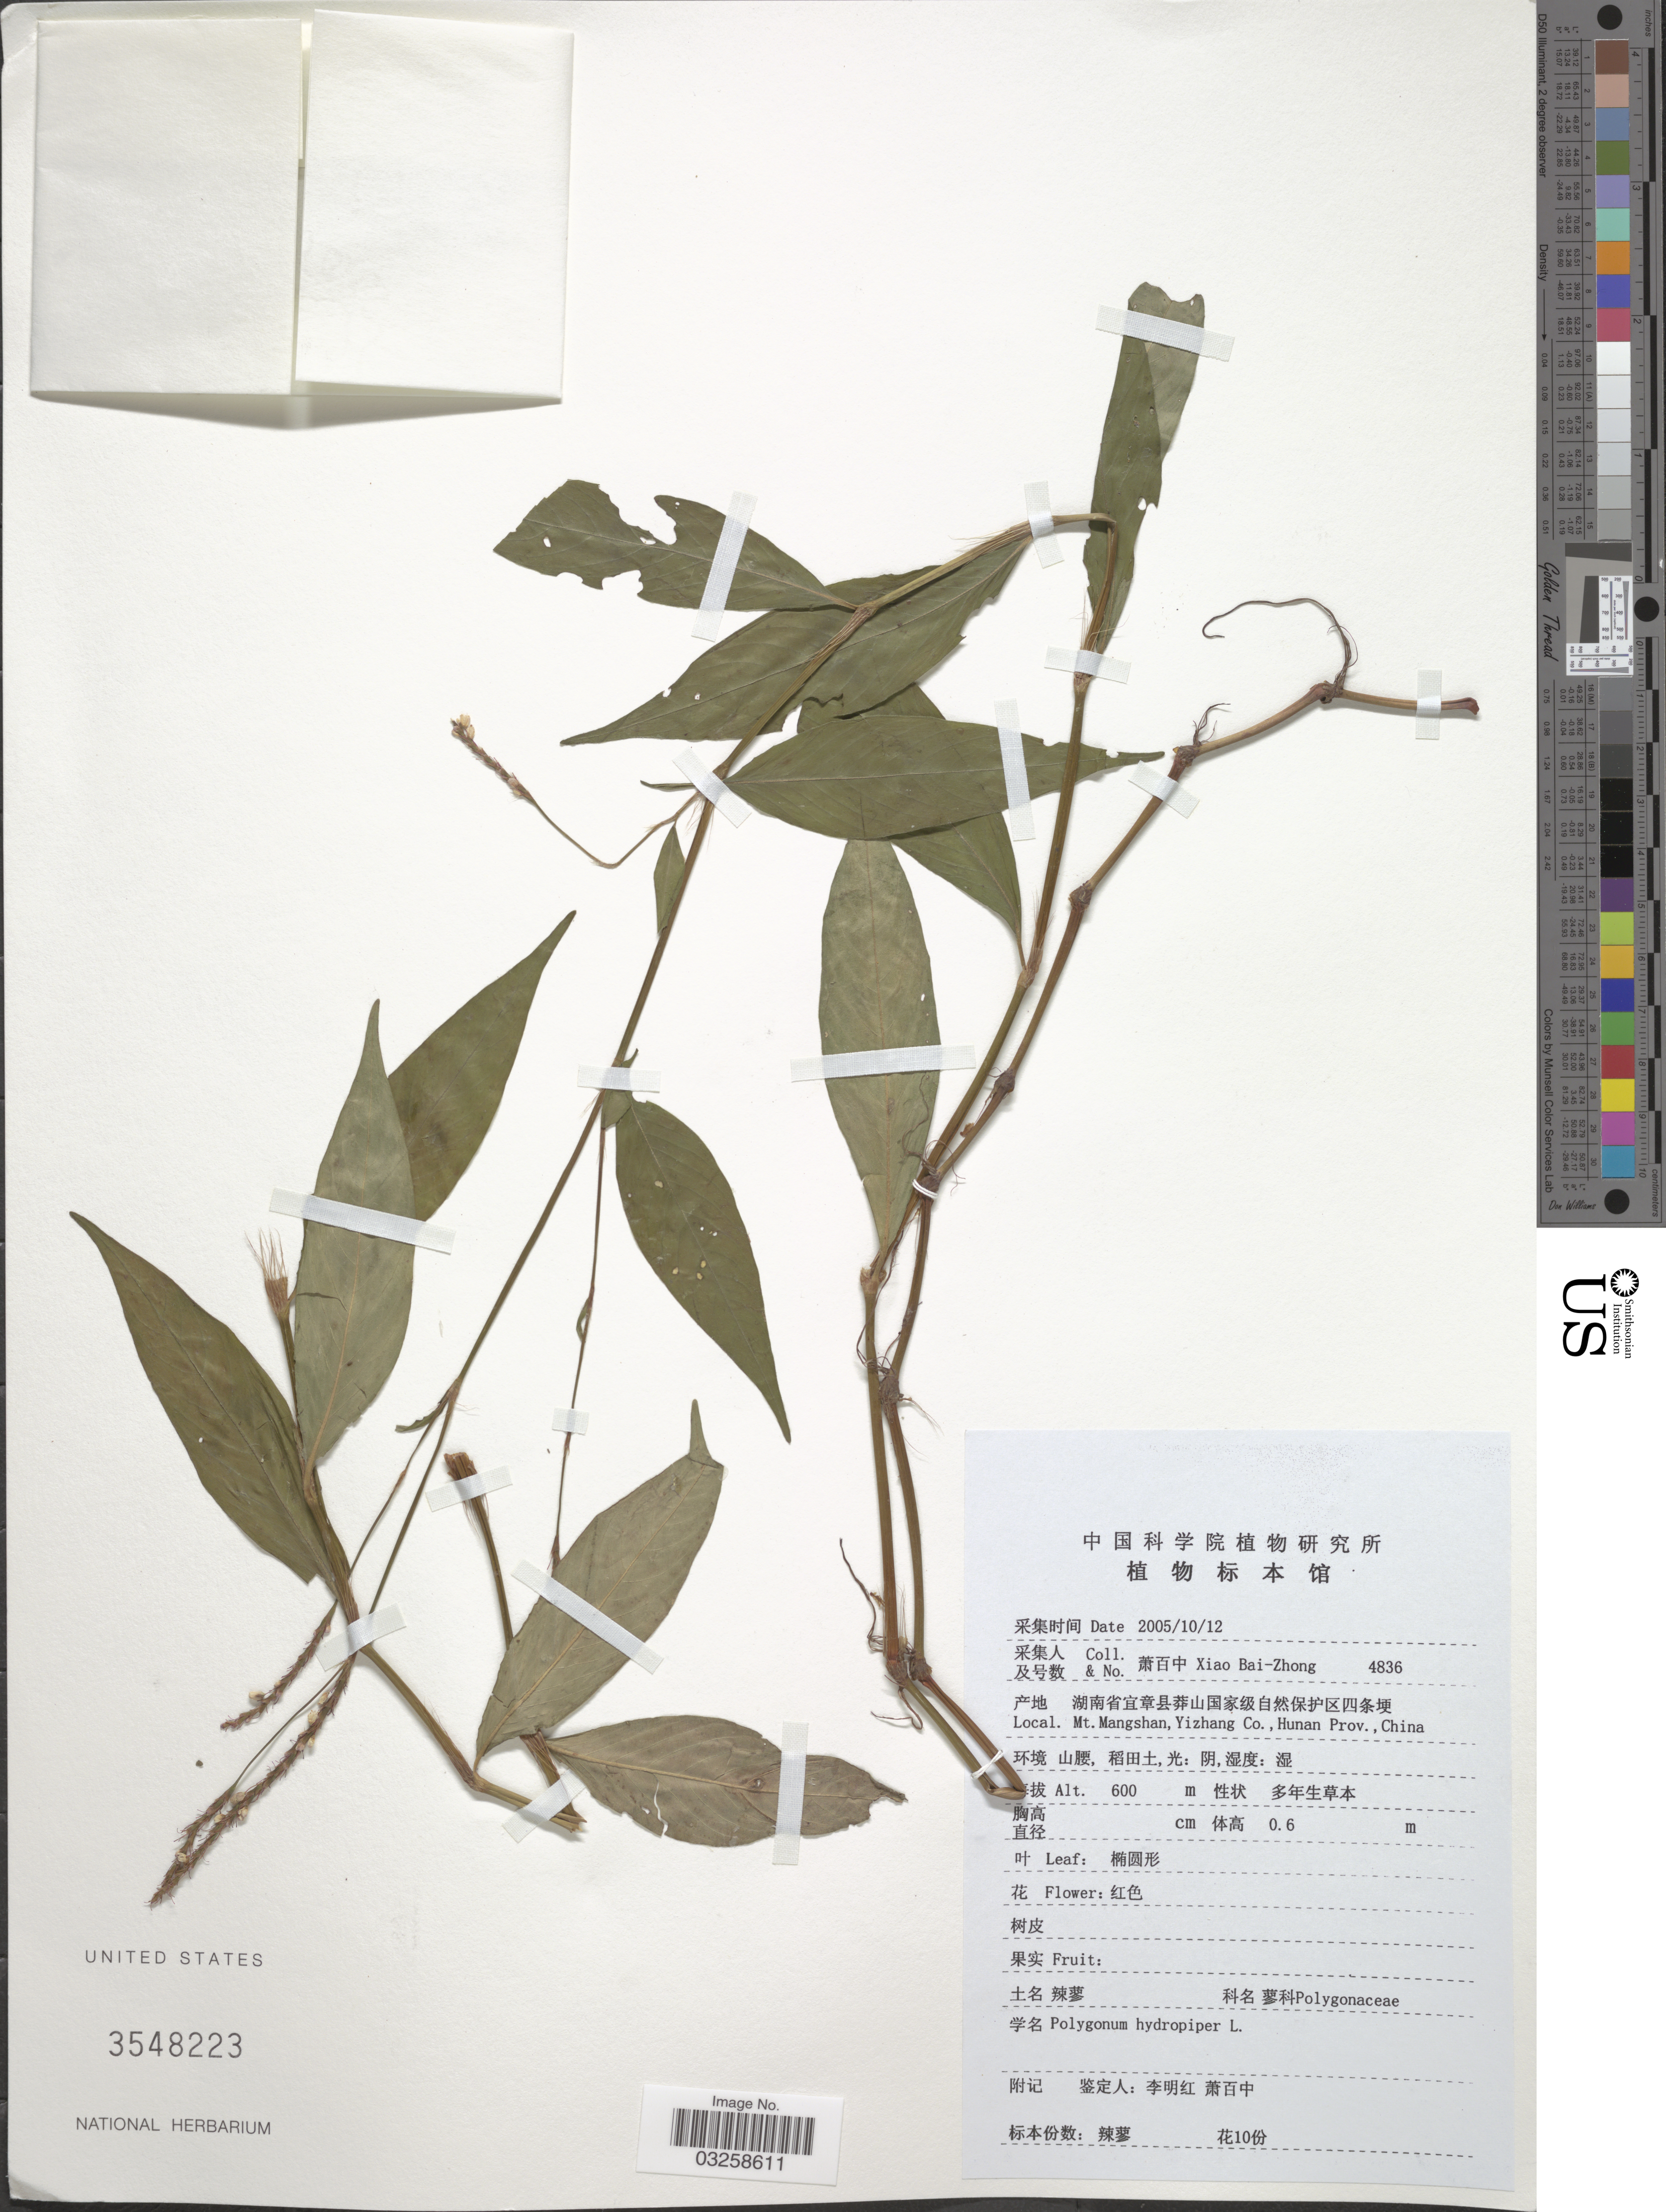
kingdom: Plantae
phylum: Tracheophyta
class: Magnoliopsida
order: Caryophyllales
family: Polygonaceae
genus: Polygonum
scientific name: Polygonum hydropiper var. hydropiper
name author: L.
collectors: B. Z. Xiao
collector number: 4836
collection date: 2005-10-12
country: China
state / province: Hunan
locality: Mt. Mangshan, Yizhang Co., Hunan Prov.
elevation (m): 600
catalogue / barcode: US 3548223